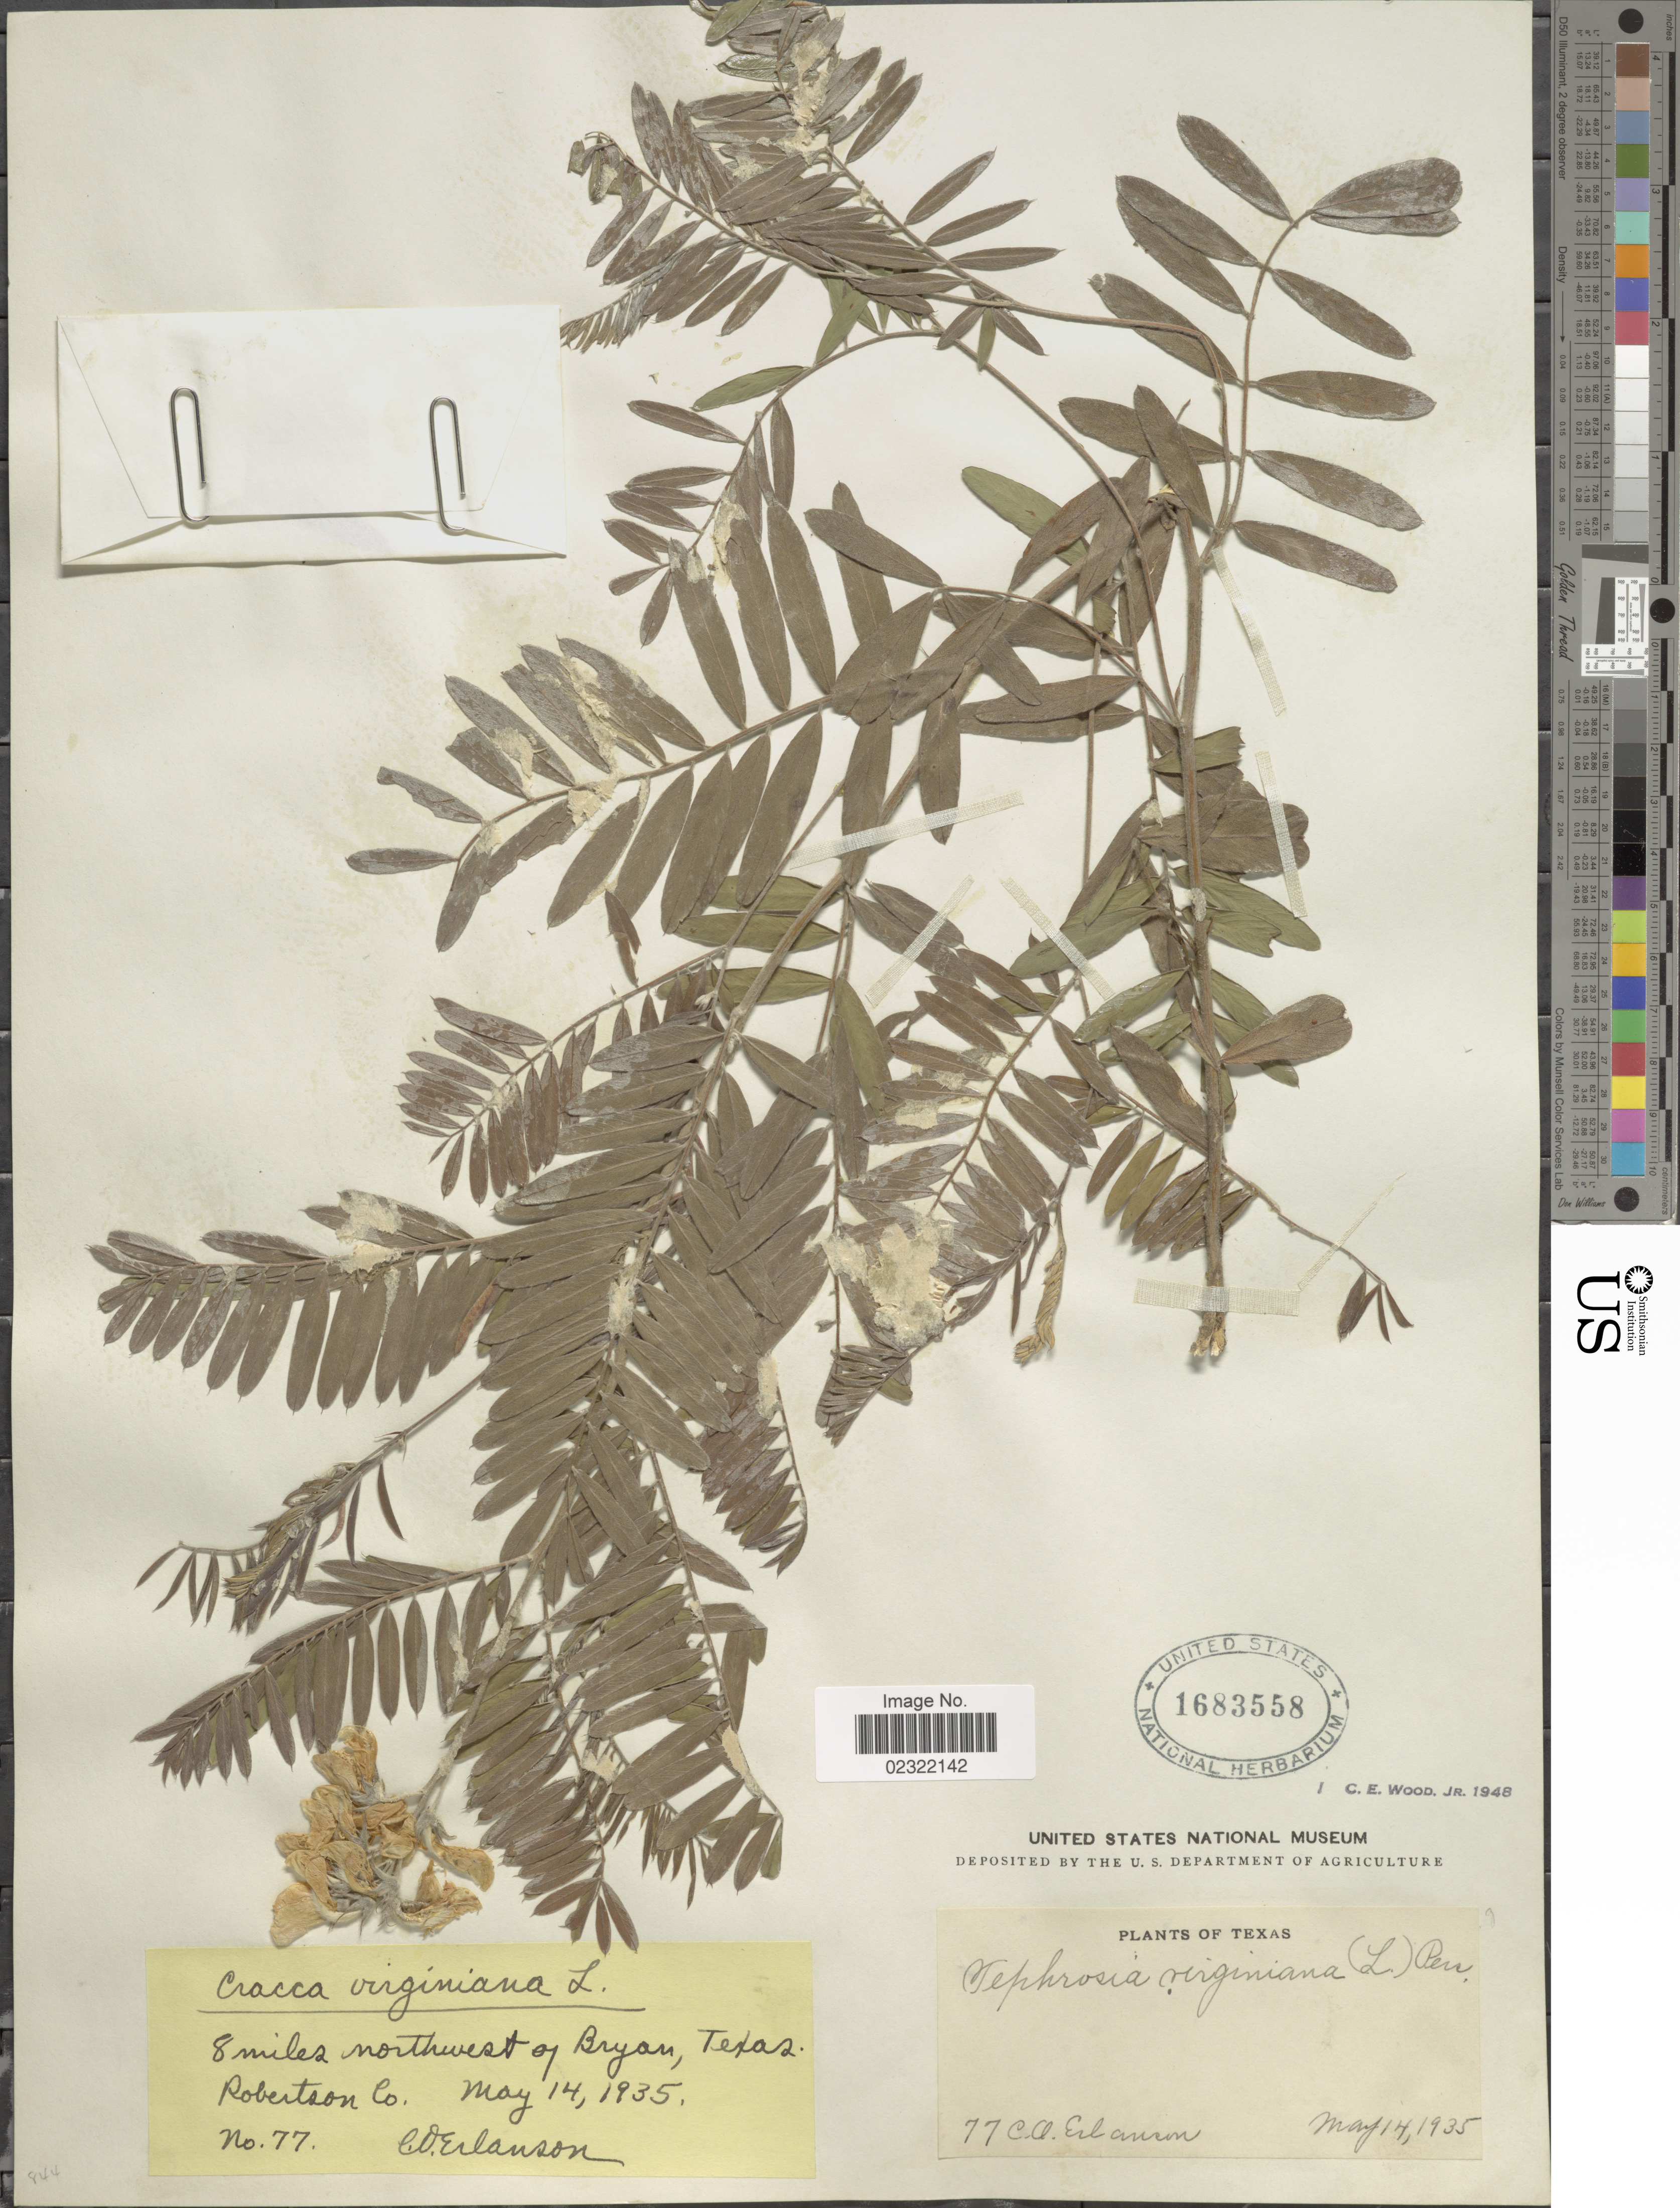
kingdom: Plantae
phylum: Tracheophyta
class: Magnoliopsida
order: Fabales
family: Fabaceae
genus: Tephrosia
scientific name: Tephrosia virginiana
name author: (L.) Pers.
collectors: C. O. Erlanson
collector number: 77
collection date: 1935-05-14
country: United States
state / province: Texas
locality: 8 miles northwest of Bryan, Robertson Co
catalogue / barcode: US 1683558